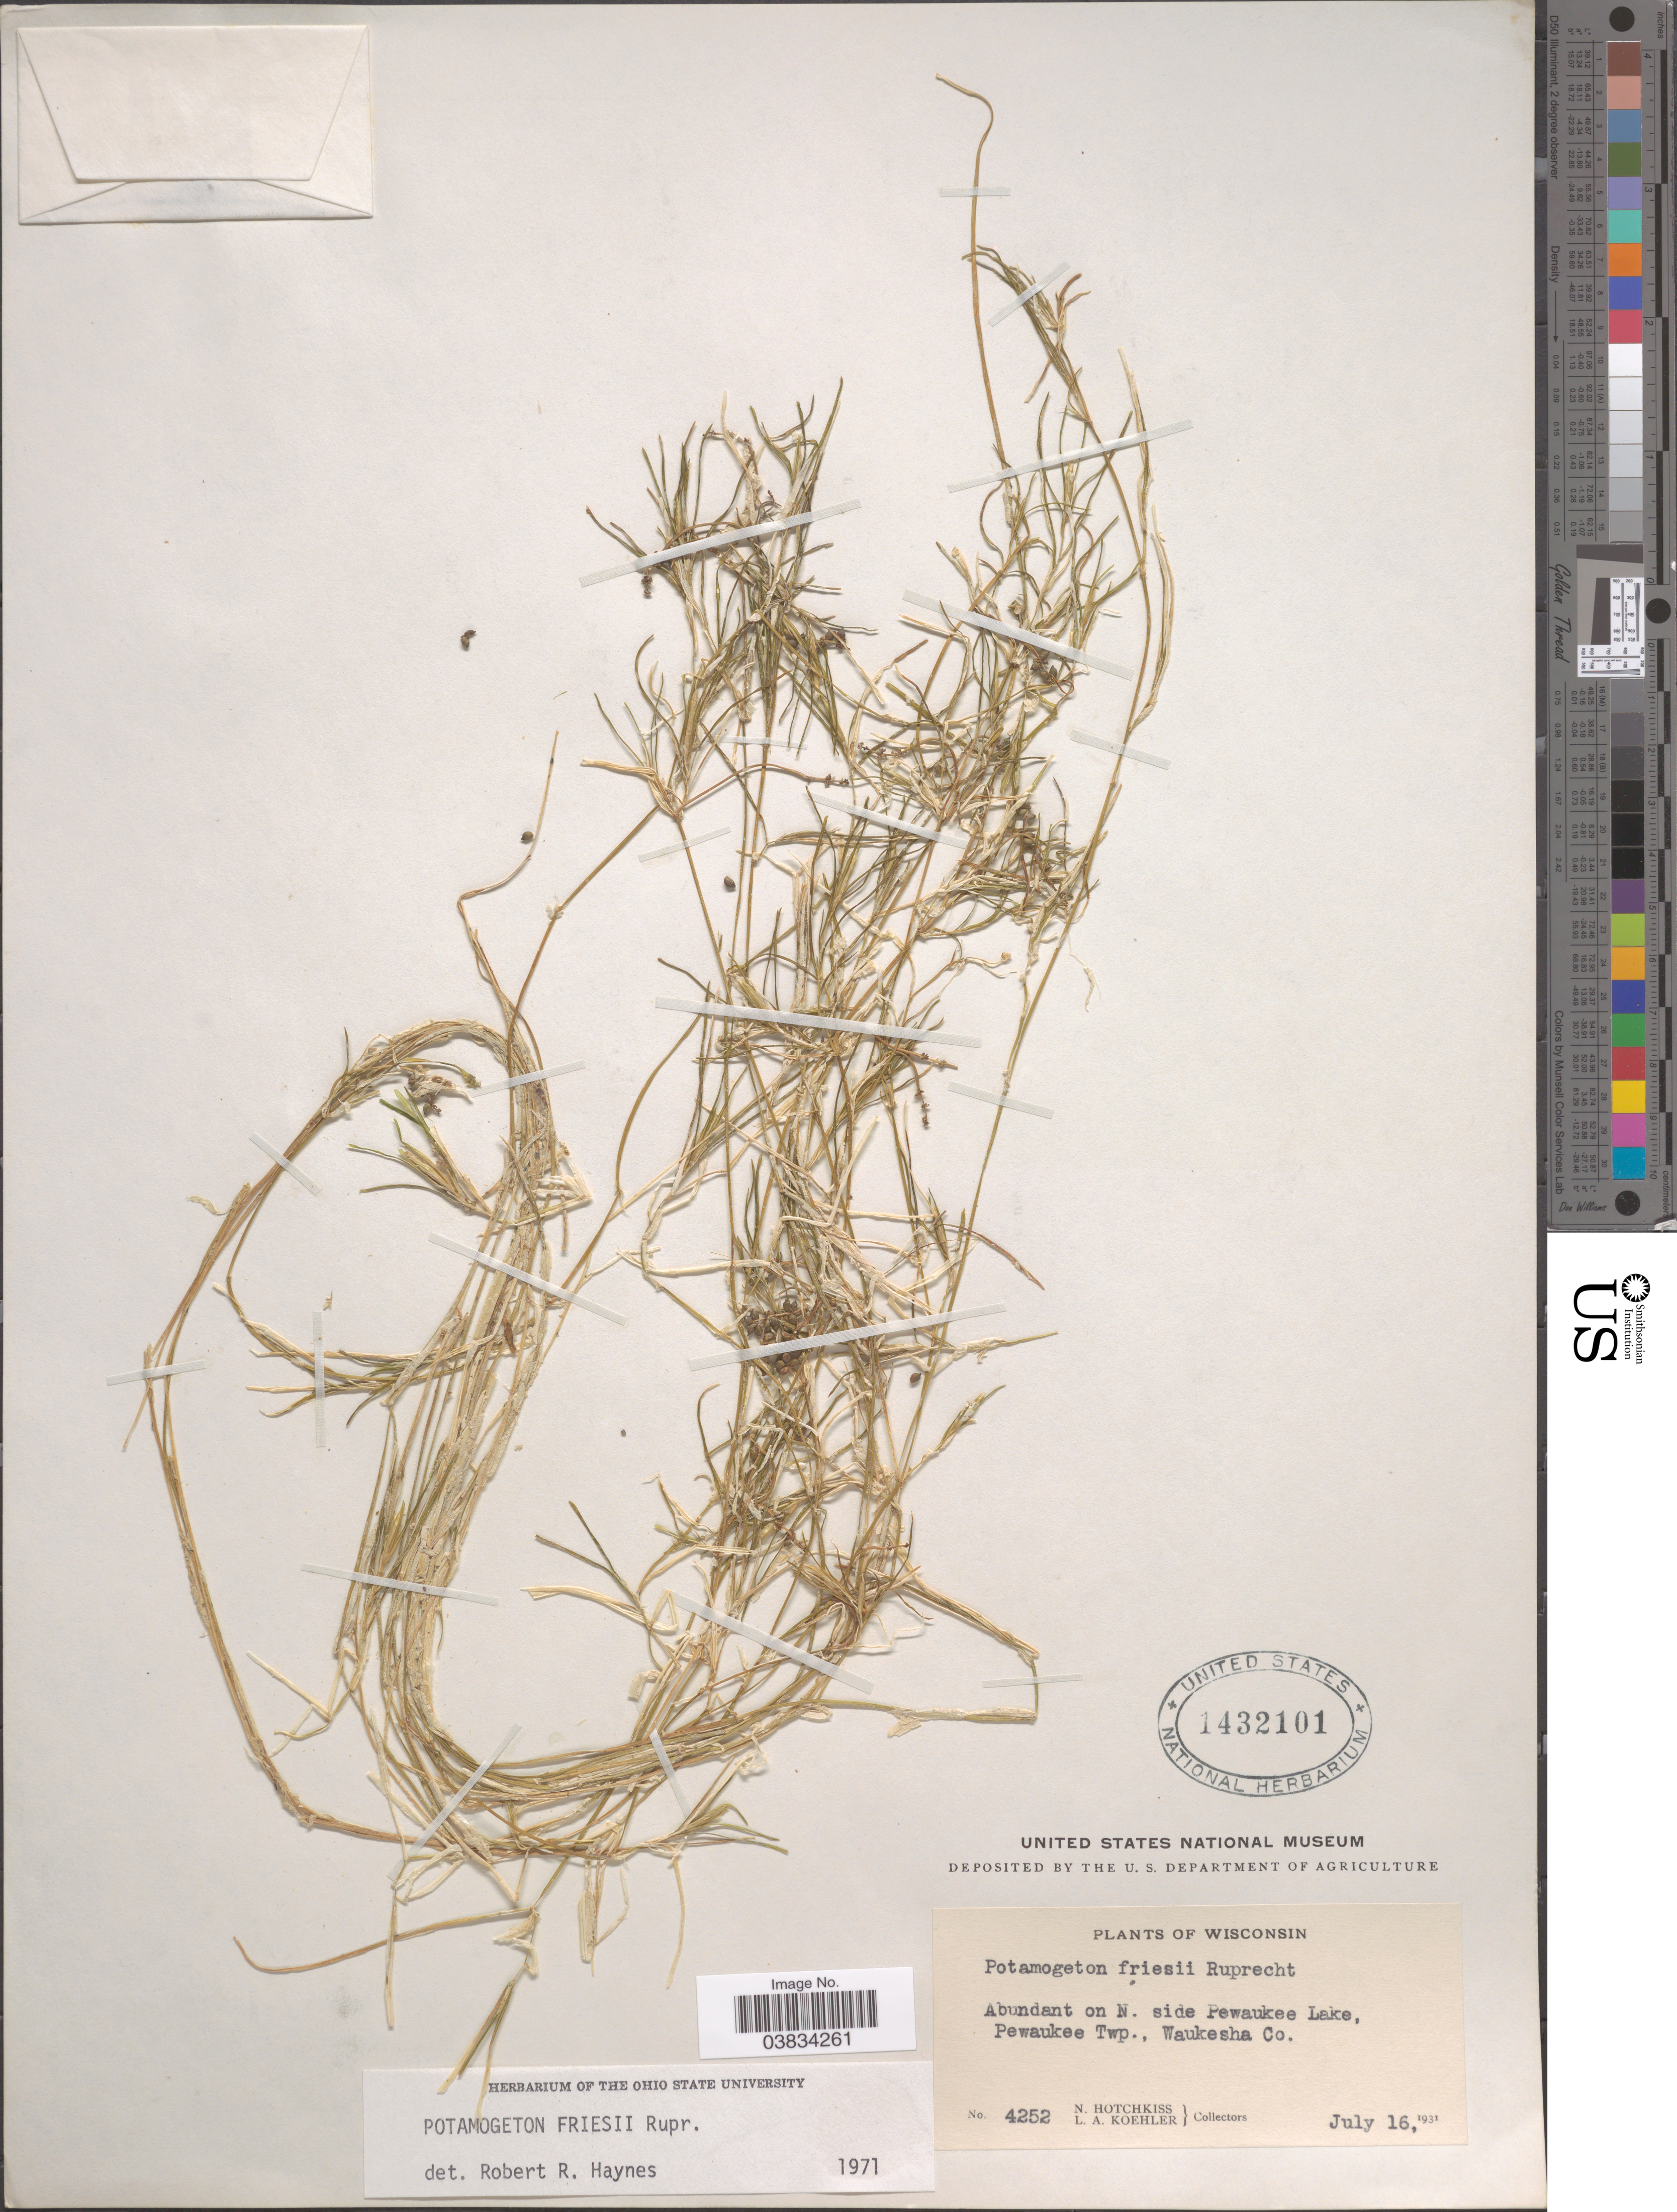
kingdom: Plantae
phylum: Tracheophyta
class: Liliopsida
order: Alismatales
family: Potamogetonaceae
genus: Potamogeton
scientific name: Potamogeton friesii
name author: Rupr.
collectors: N. Hotchkiss & L. Koehler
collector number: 4252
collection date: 1931-07-16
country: United States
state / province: Wisconsin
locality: Abundant on N. side Pewaukee Lake, Pewaukee Twp., Waukesha Co.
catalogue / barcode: US 1432101